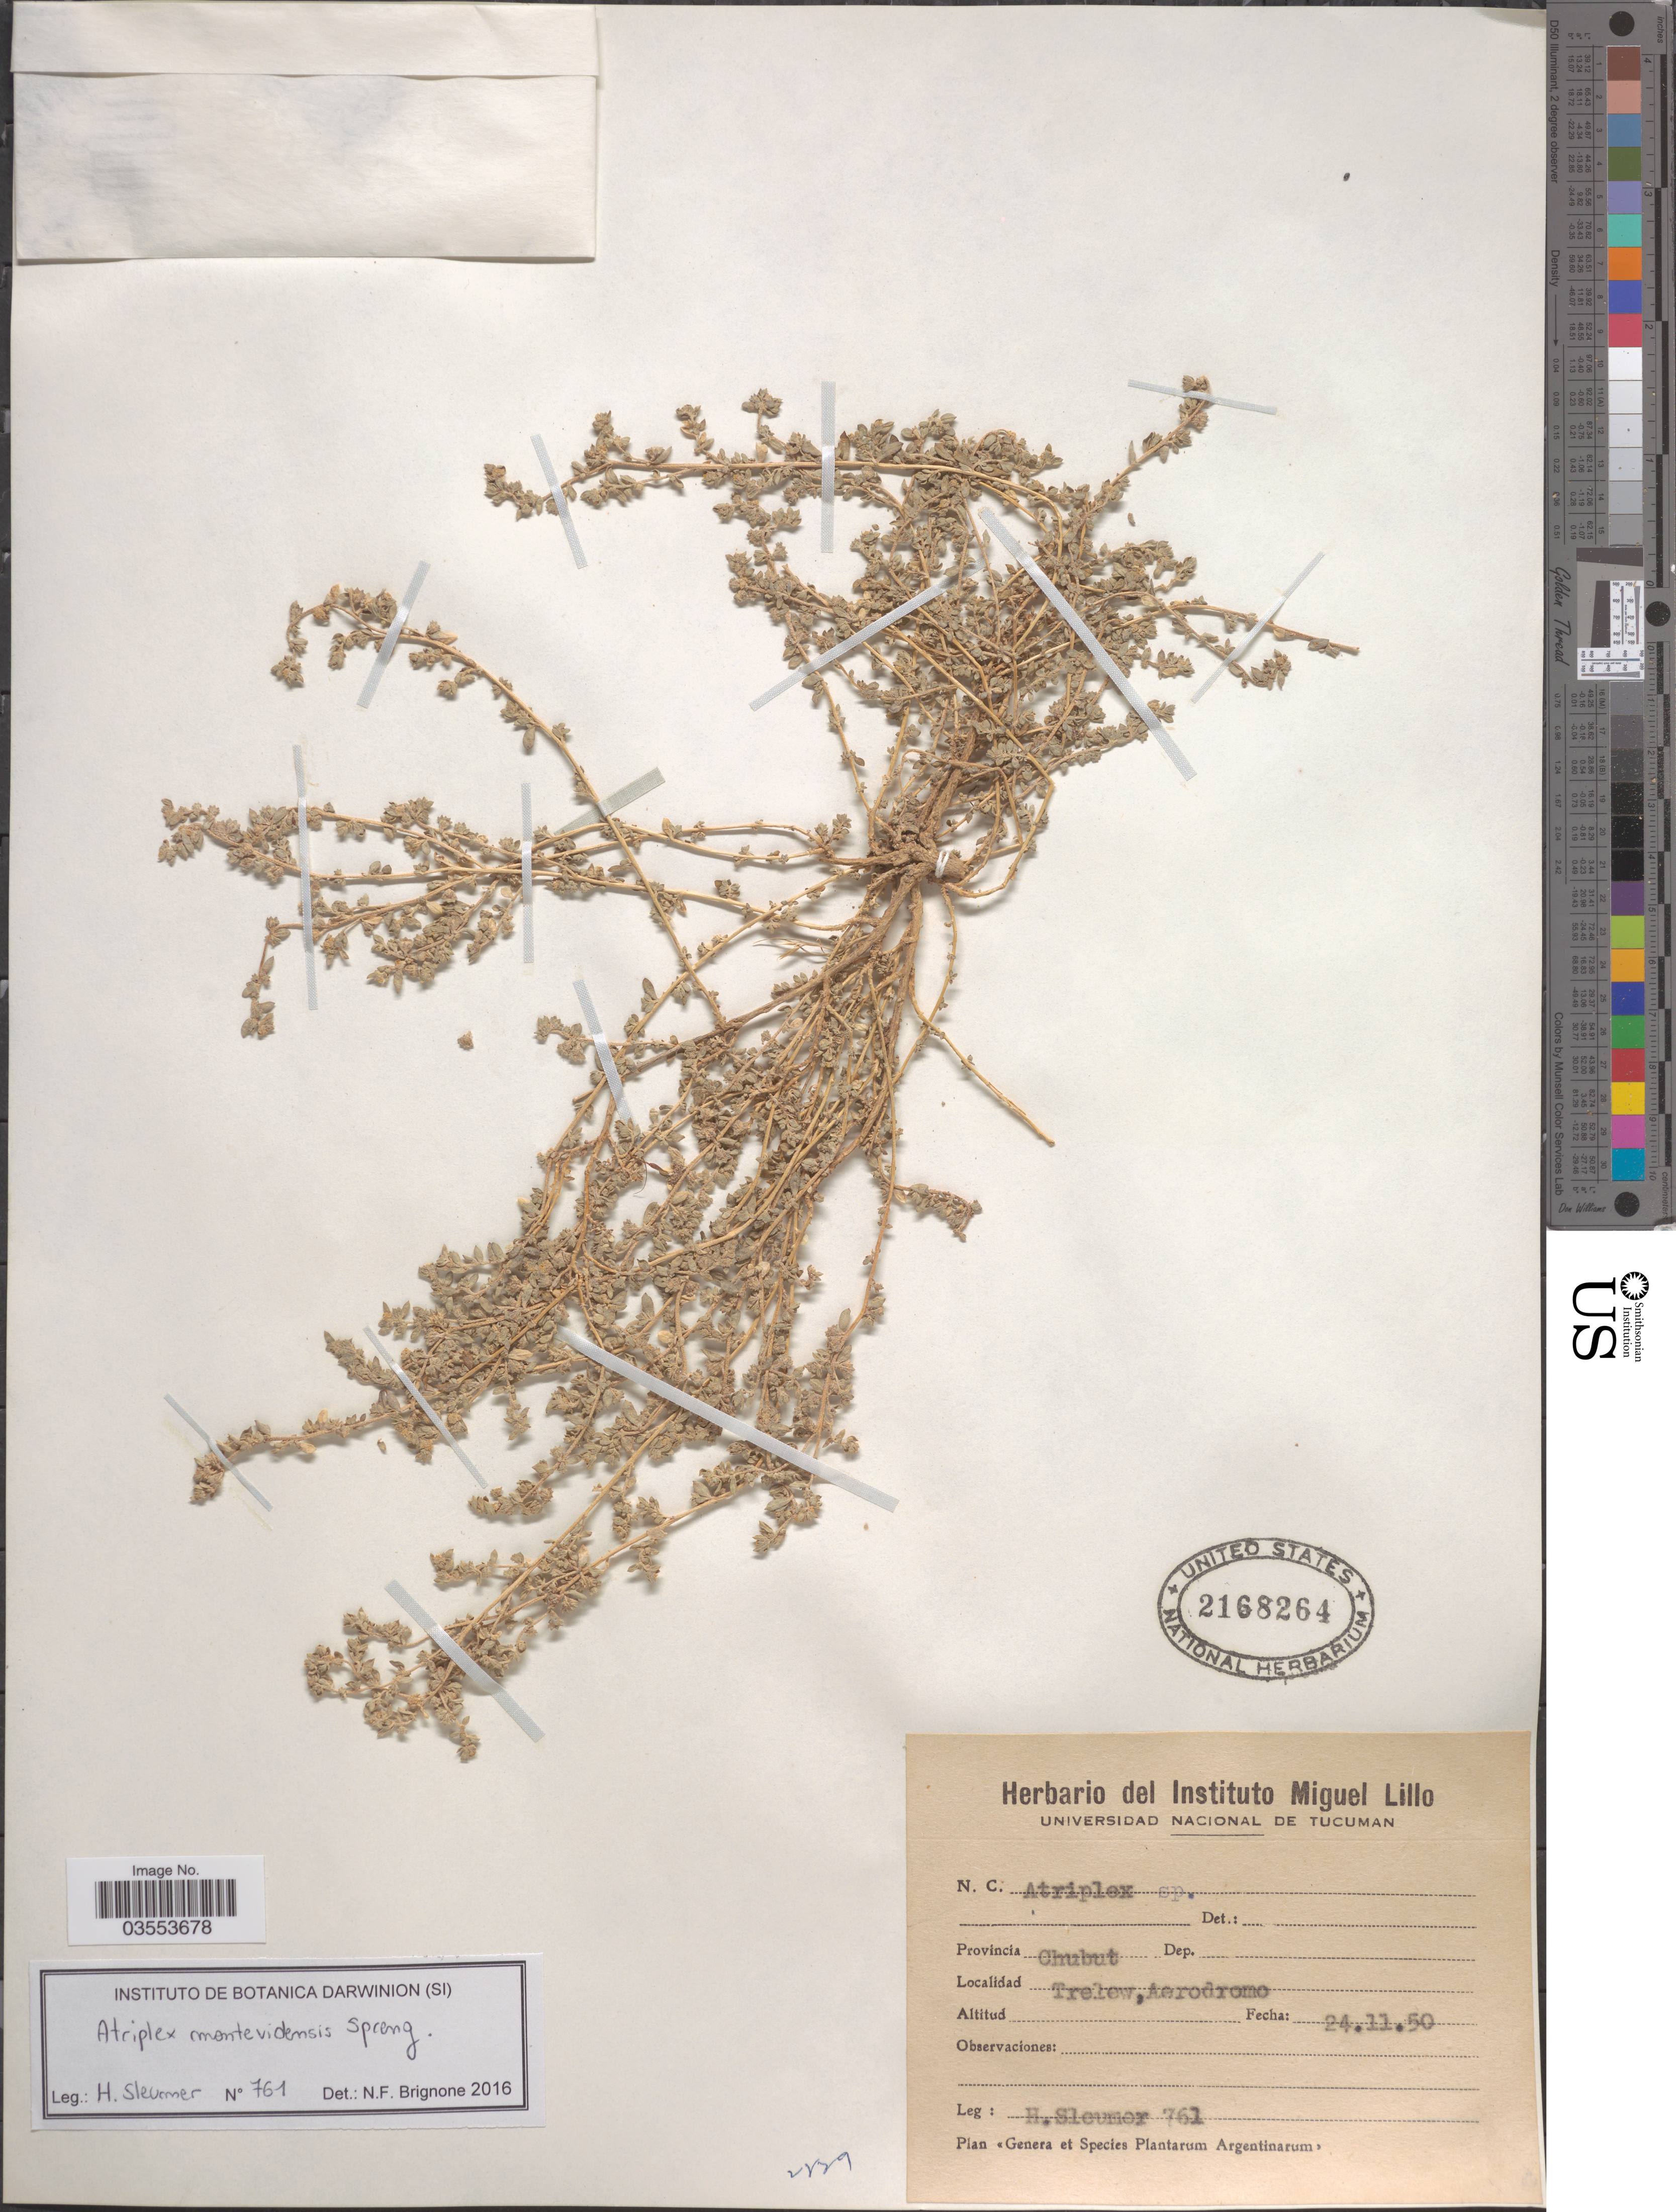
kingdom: Plantae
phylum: Tracheophyta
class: Magnoliopsida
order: Caryophyllales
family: Amaranthaceae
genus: Atriplex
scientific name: Atriplex sp.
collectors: H. O. Sleumer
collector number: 7961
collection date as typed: Transcribed d/m/y: 24/11/50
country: Argentina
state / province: Chubut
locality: Trelew, Aerodromo.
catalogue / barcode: US 2168264